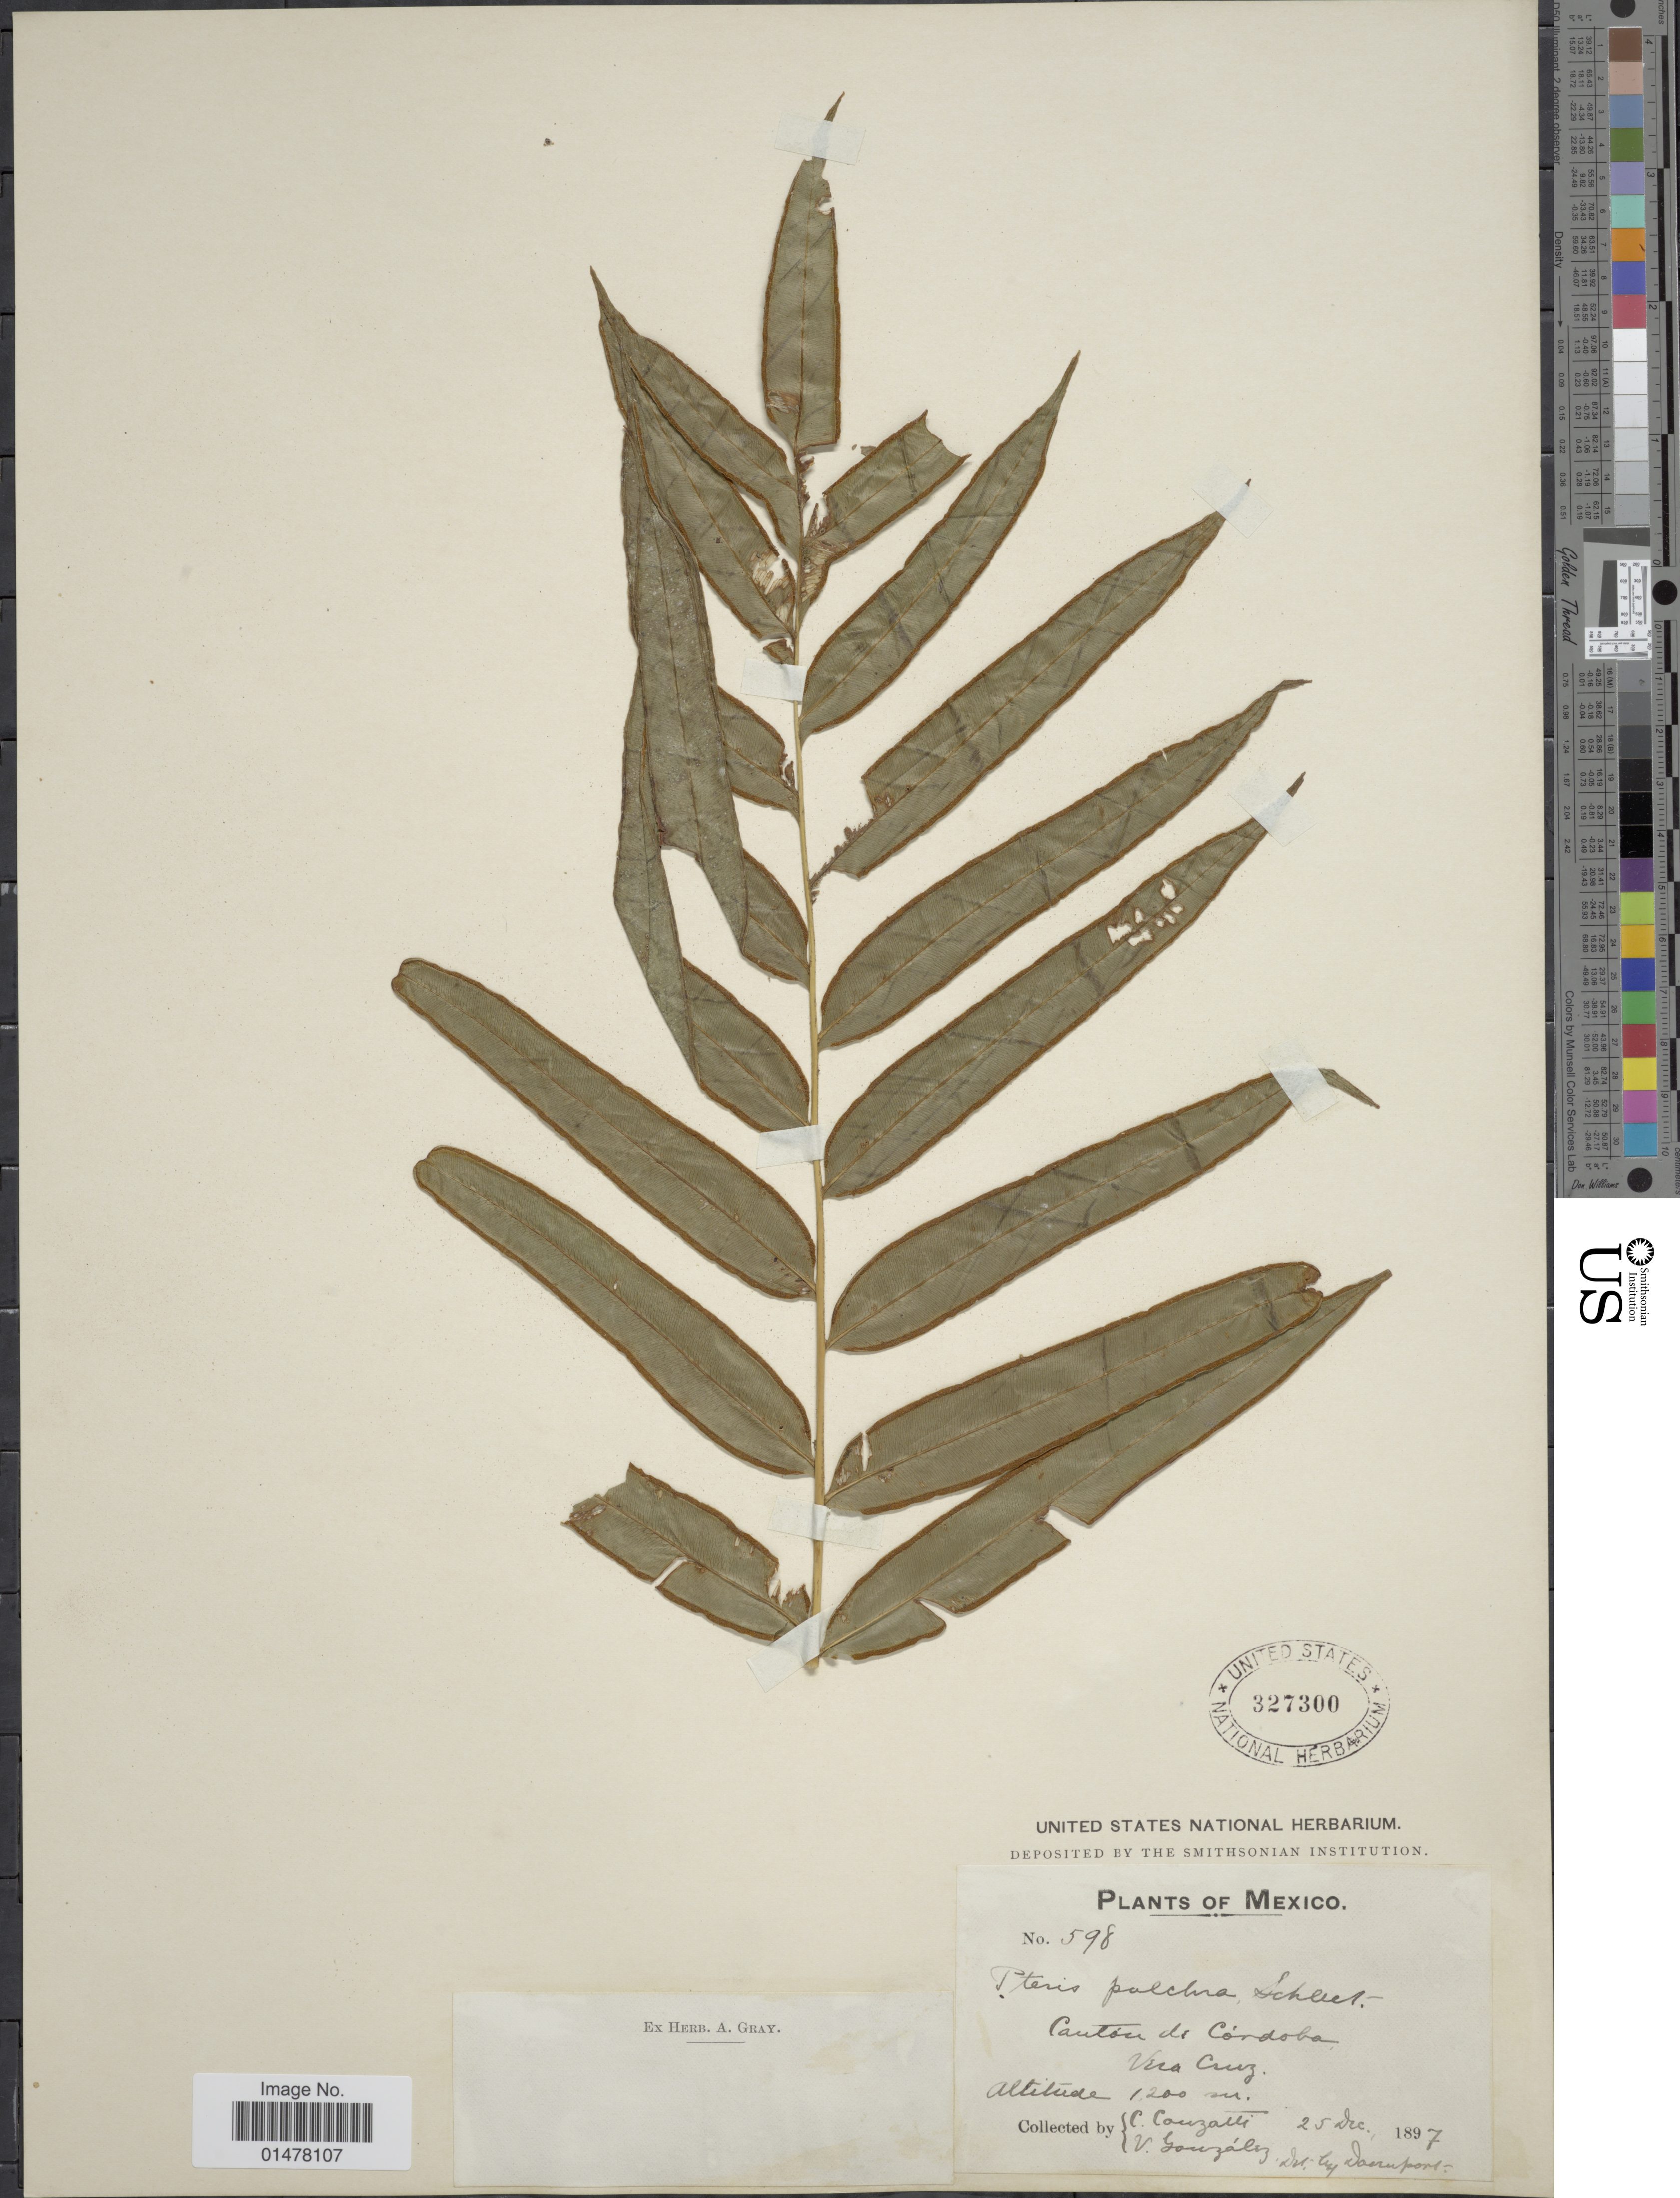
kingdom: Plantae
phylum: Tracheophyta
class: Polypodiopsida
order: Polypodiales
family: Pteridaceae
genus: Pteris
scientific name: Pteris pulchra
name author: Schltdl. & Cham.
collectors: C. Couzatti & V. González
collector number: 598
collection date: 1897-12-25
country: Mexico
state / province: Veracruz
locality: PLants of mexico, Canton de Cordoba, Vera Cruz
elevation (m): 1200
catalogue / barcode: US 327300